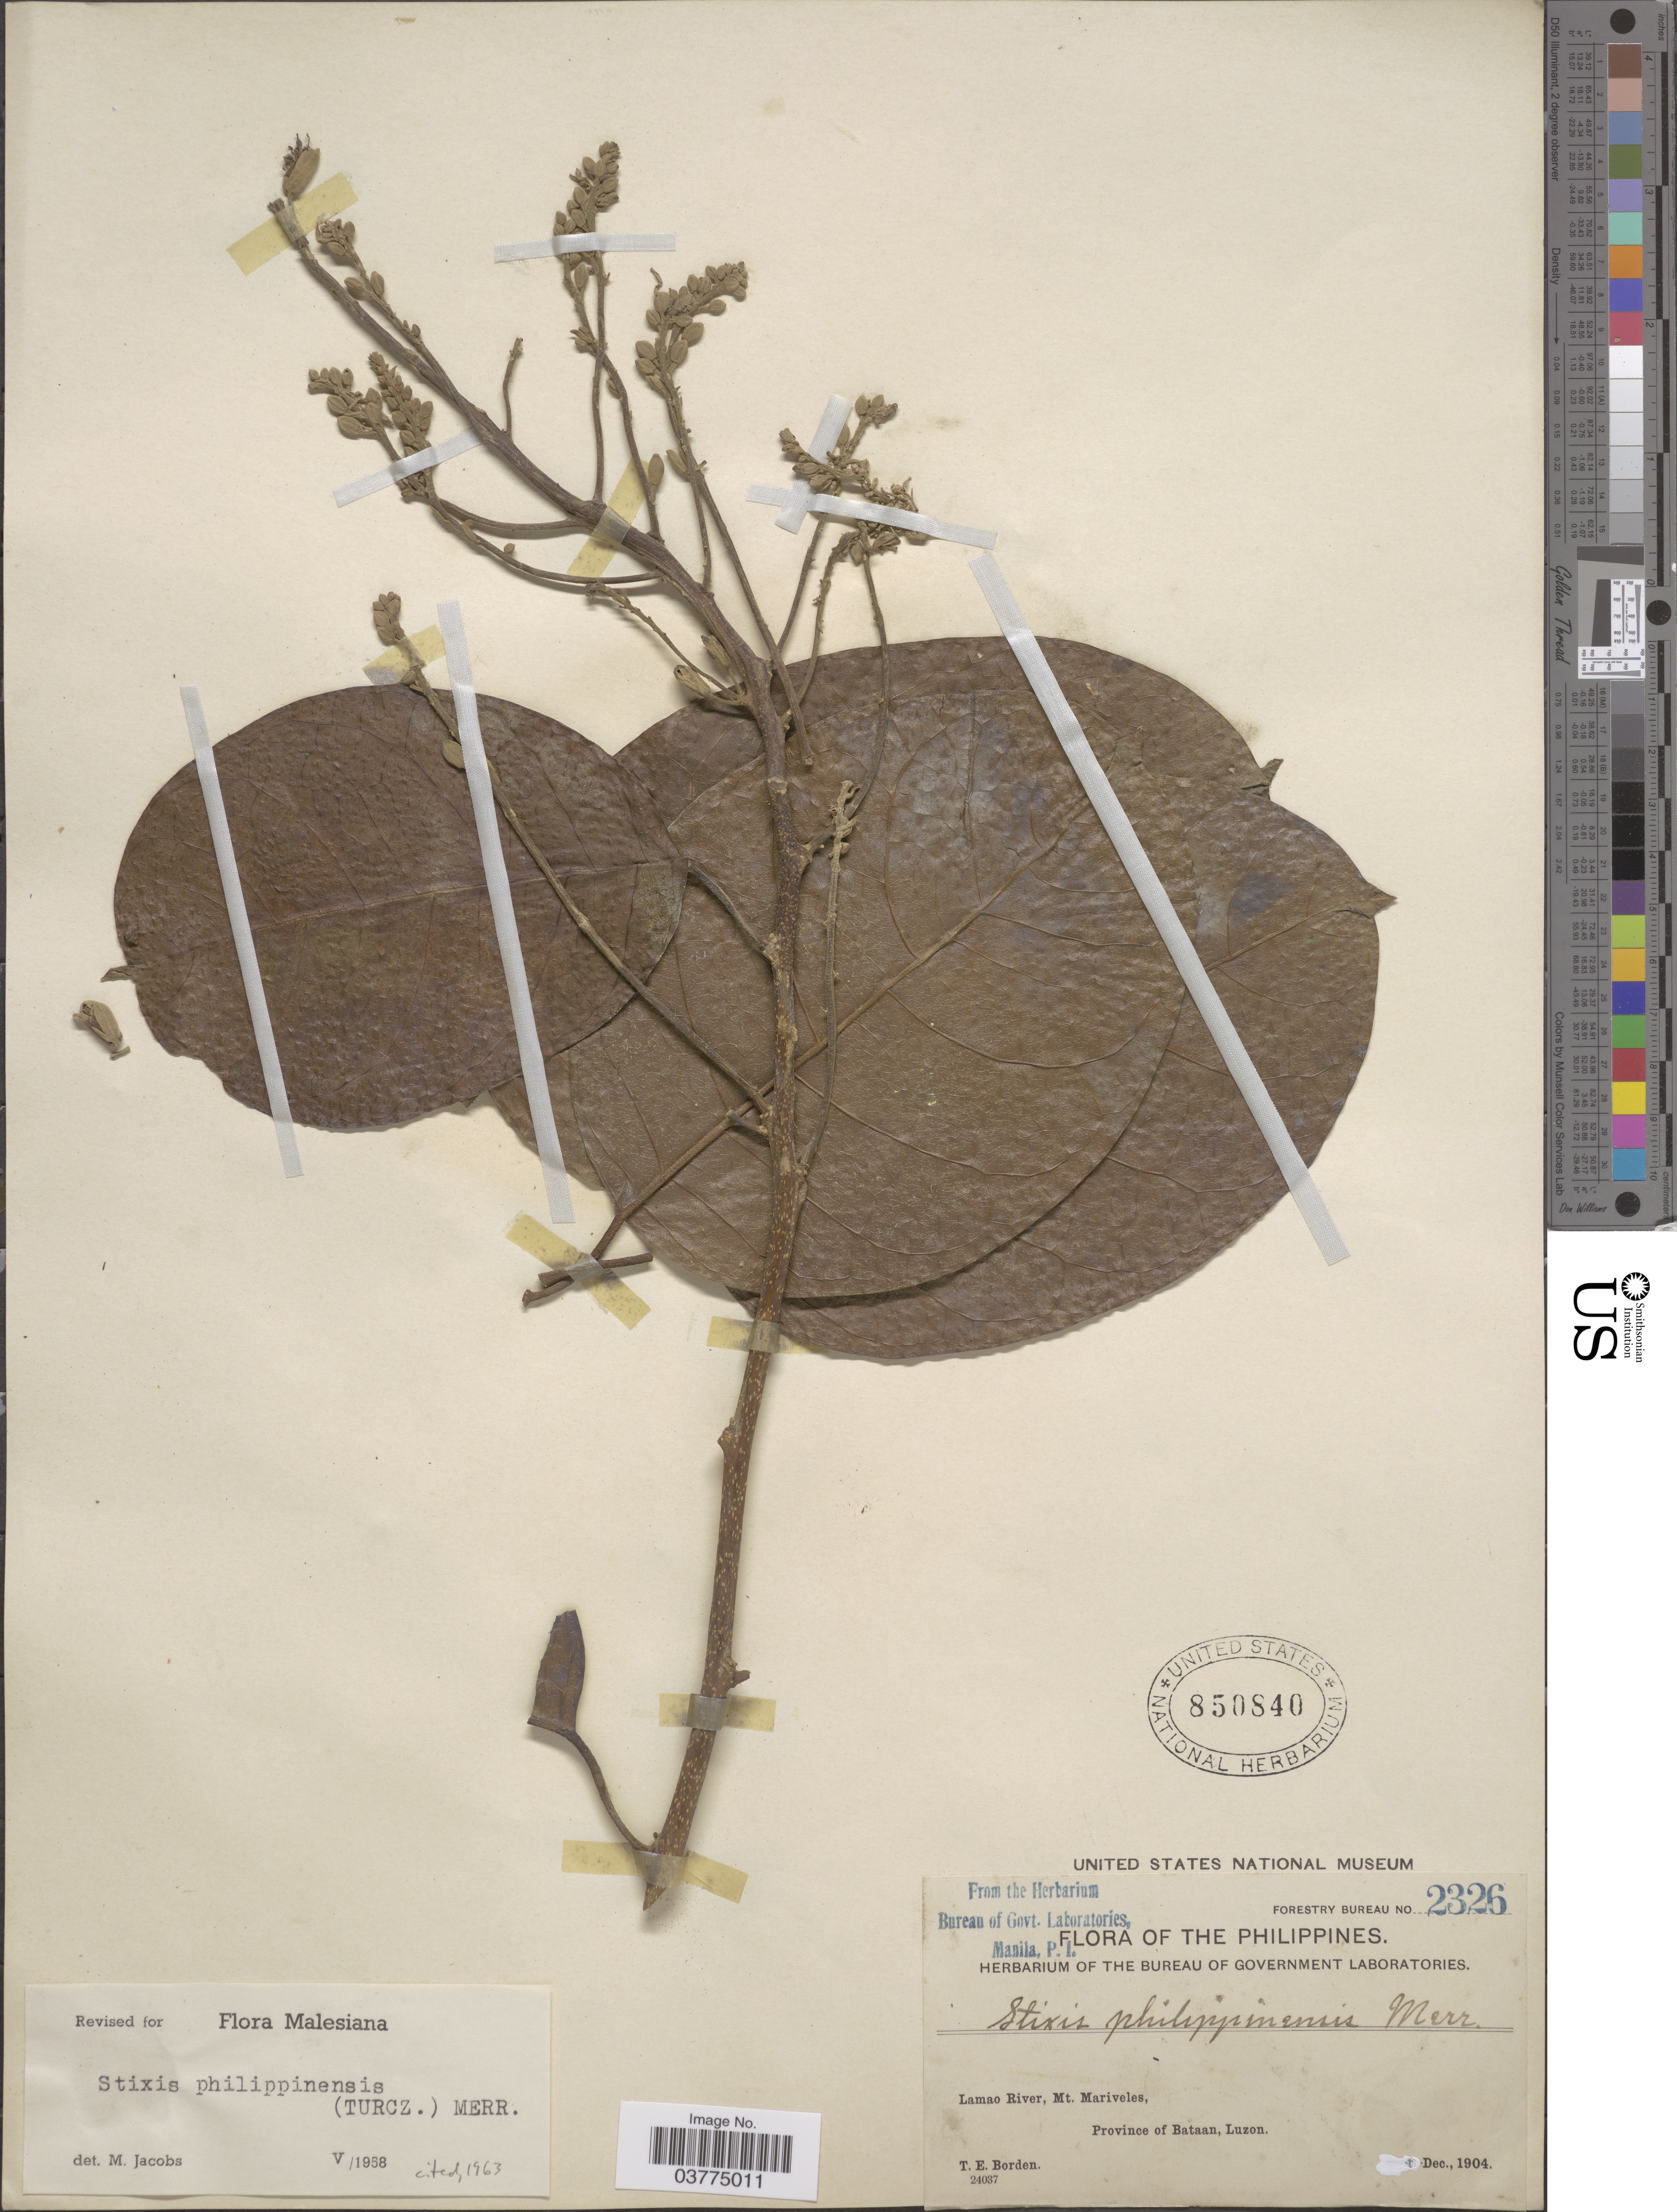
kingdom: Plantae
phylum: Tracheophyta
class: Magnoliopsida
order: Brassicales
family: Stixaceae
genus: Stixis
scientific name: Stixis philippinensis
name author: (Turcz.) Merr.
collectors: T. E. Borden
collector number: Forestry Bureau 2326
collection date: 1904-12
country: Philippines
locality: Lamao River, Mt. Mariveles, Province of Bataan, Luzon.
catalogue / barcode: US 850840